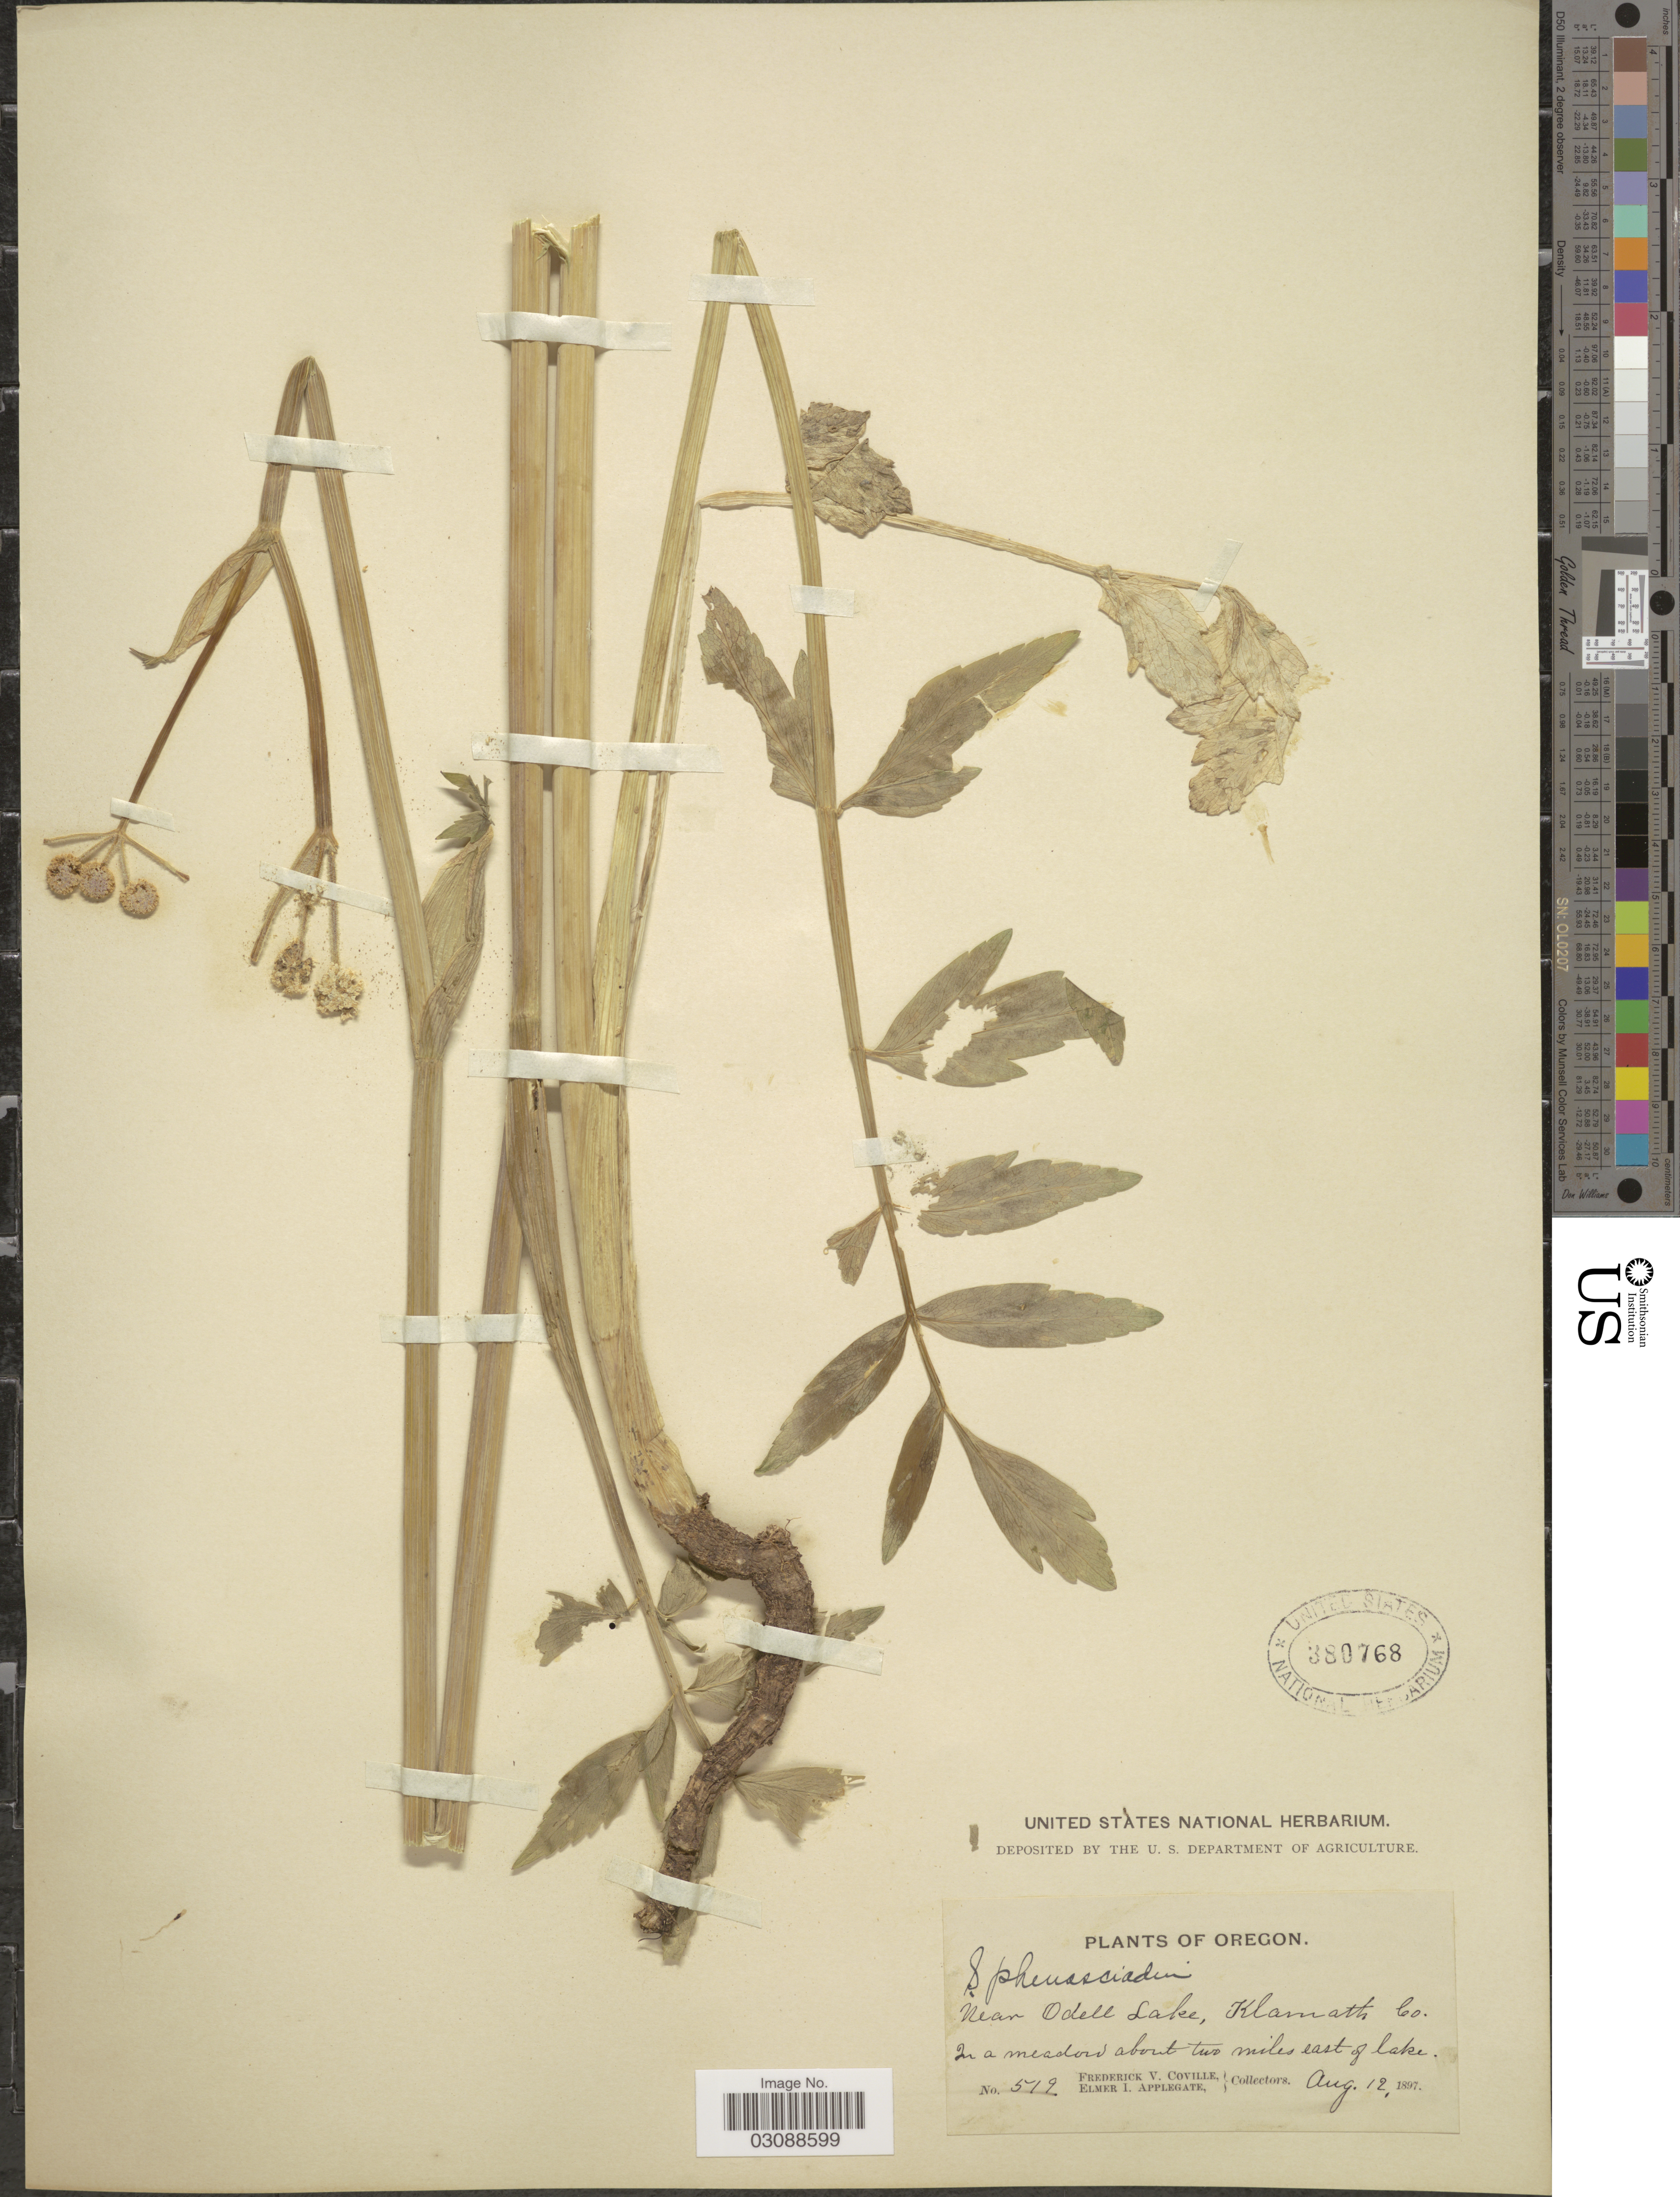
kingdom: Plantae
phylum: Tracheophyta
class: Magnoliopsida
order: Apiales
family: Apiaceae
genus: Sphenosciadium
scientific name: Sphenosciadium eryngiifolium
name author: (Greene) J.M. Coult. & Rose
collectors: F. V. Coville & E. I. Applegate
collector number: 519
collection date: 1897-08-12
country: United States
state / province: Oregon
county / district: Klamath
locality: Near Odell Lake, Klamath Co. In a meadow about two miles east of lake.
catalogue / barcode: US 380768